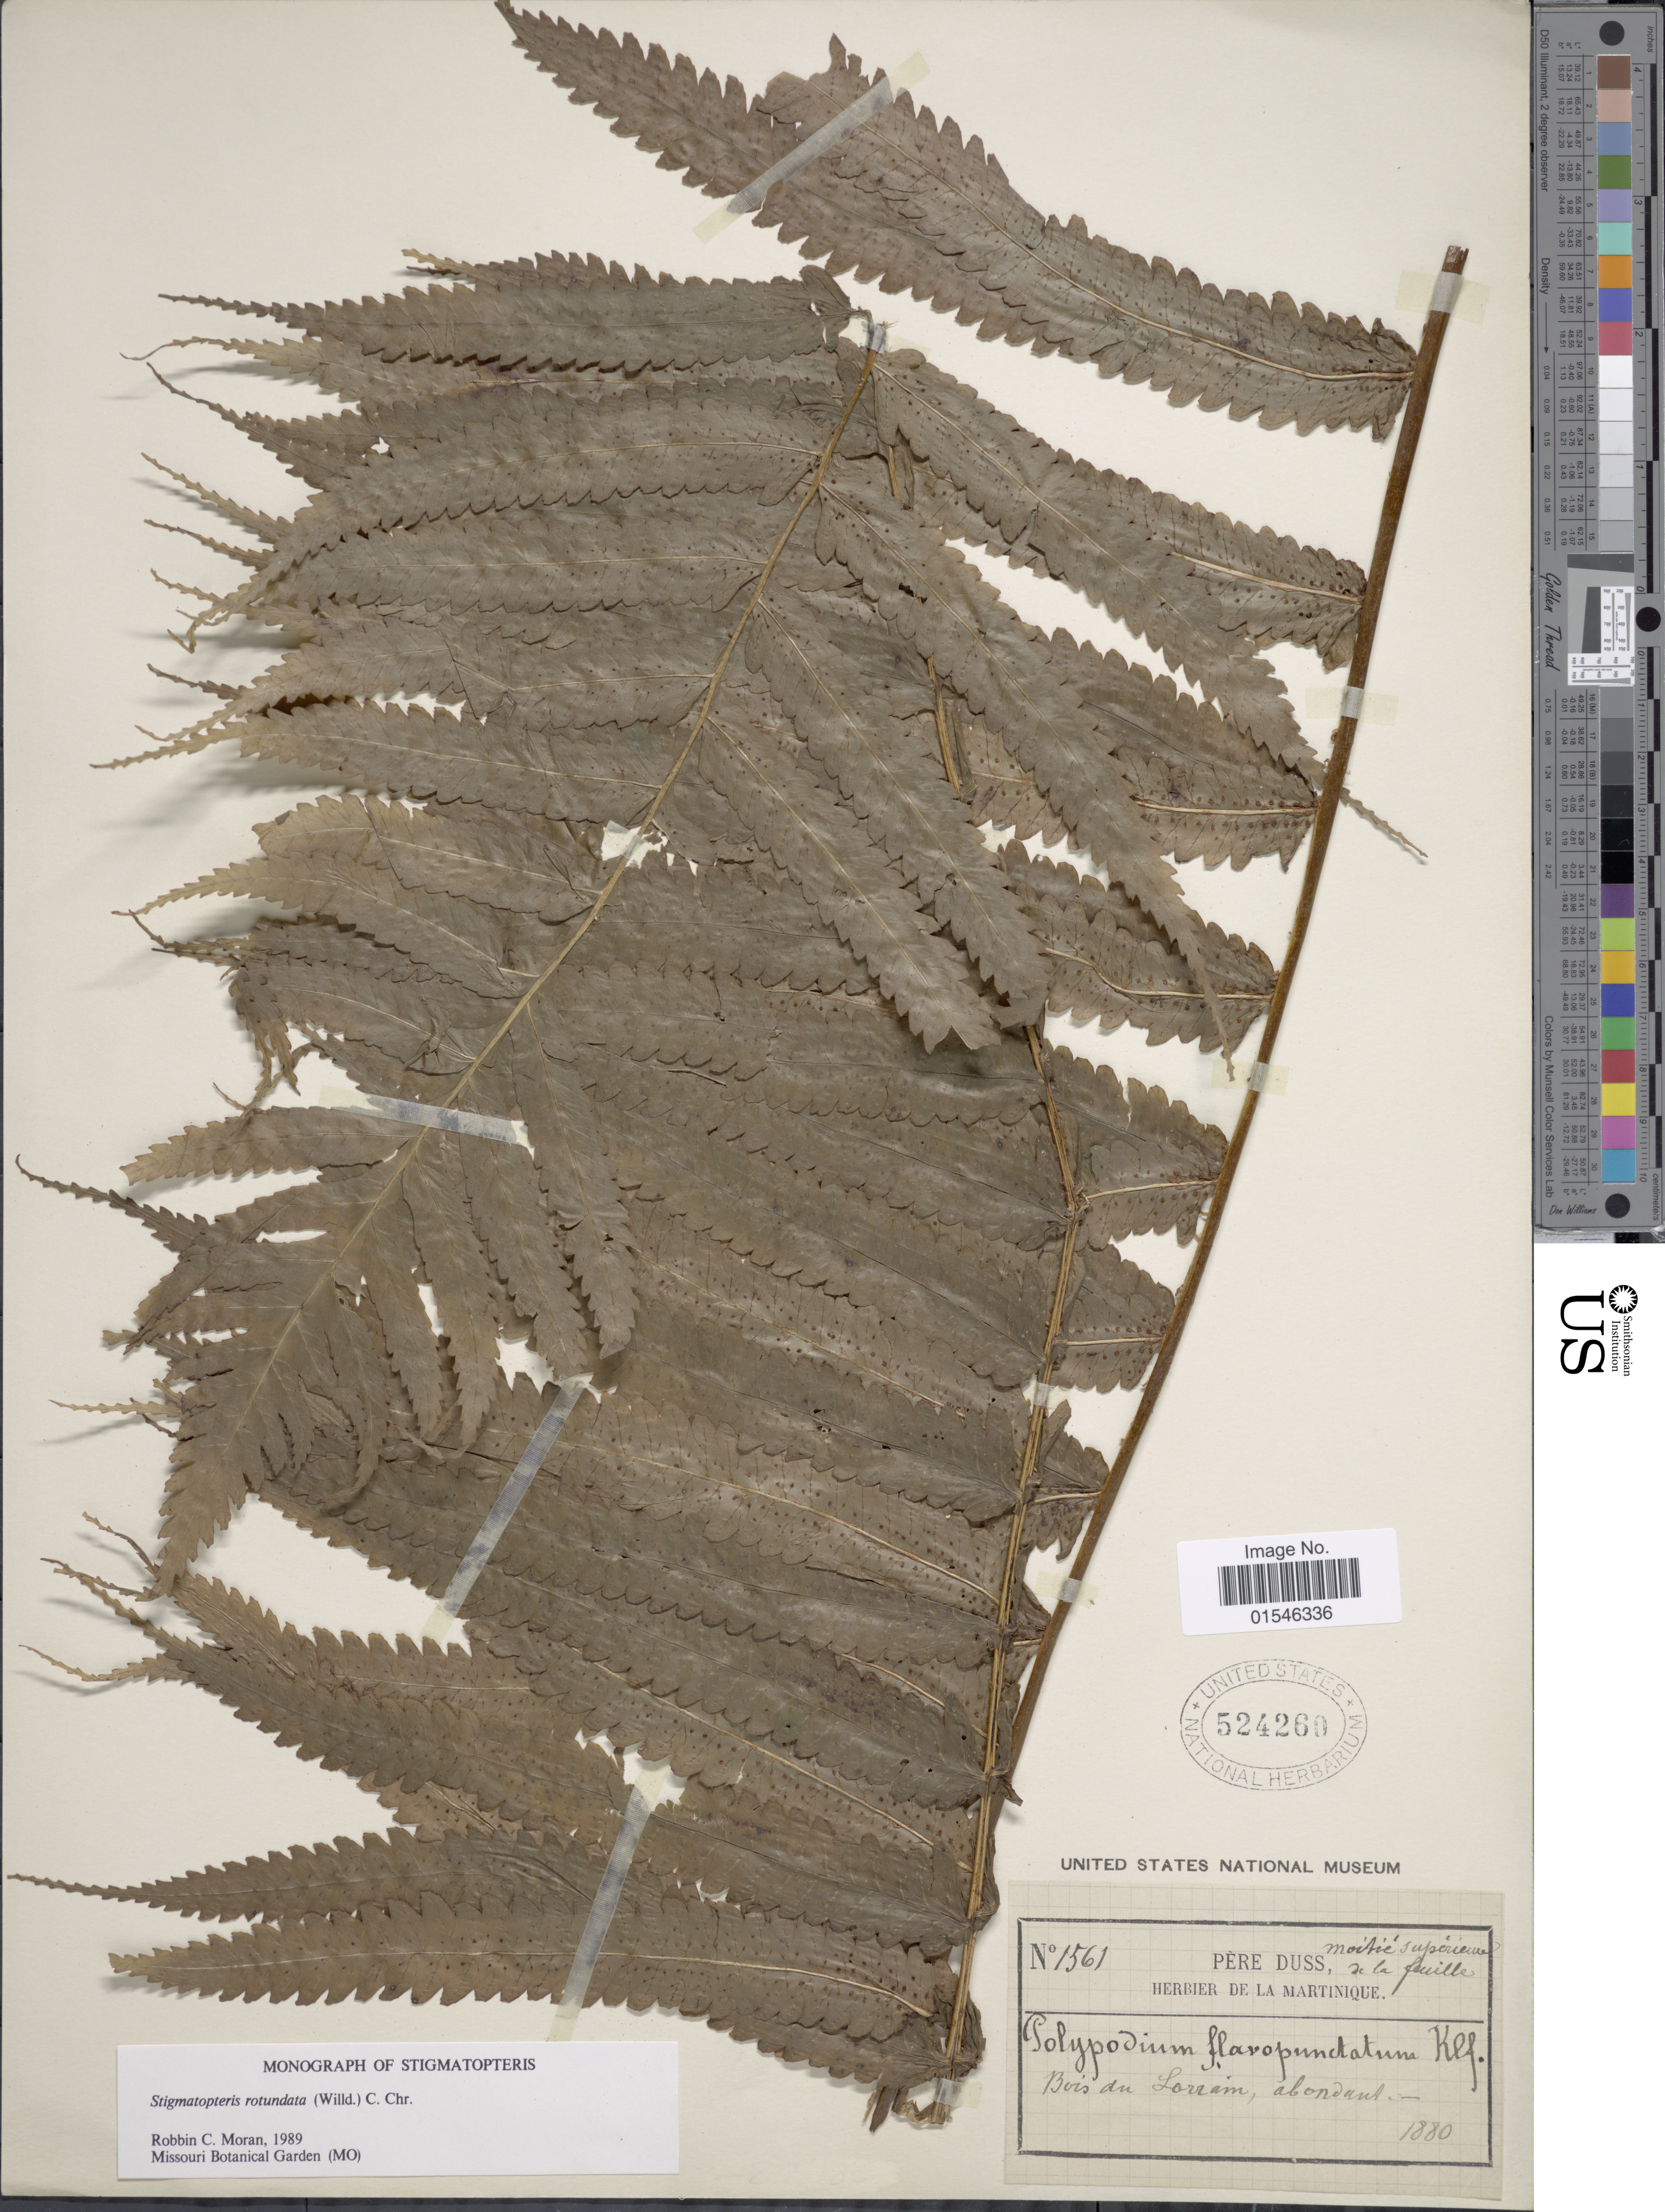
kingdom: Plantae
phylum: Tracheophyta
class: Polypodiopsida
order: Polypodiales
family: Dryopteridaceae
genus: Stigmatopteris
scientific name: Stigmatopteris rotundata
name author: (Willd.) C. Chr.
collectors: Père Duss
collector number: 1561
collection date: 1880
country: Martinique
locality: Bois du Lorram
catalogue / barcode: US 524260